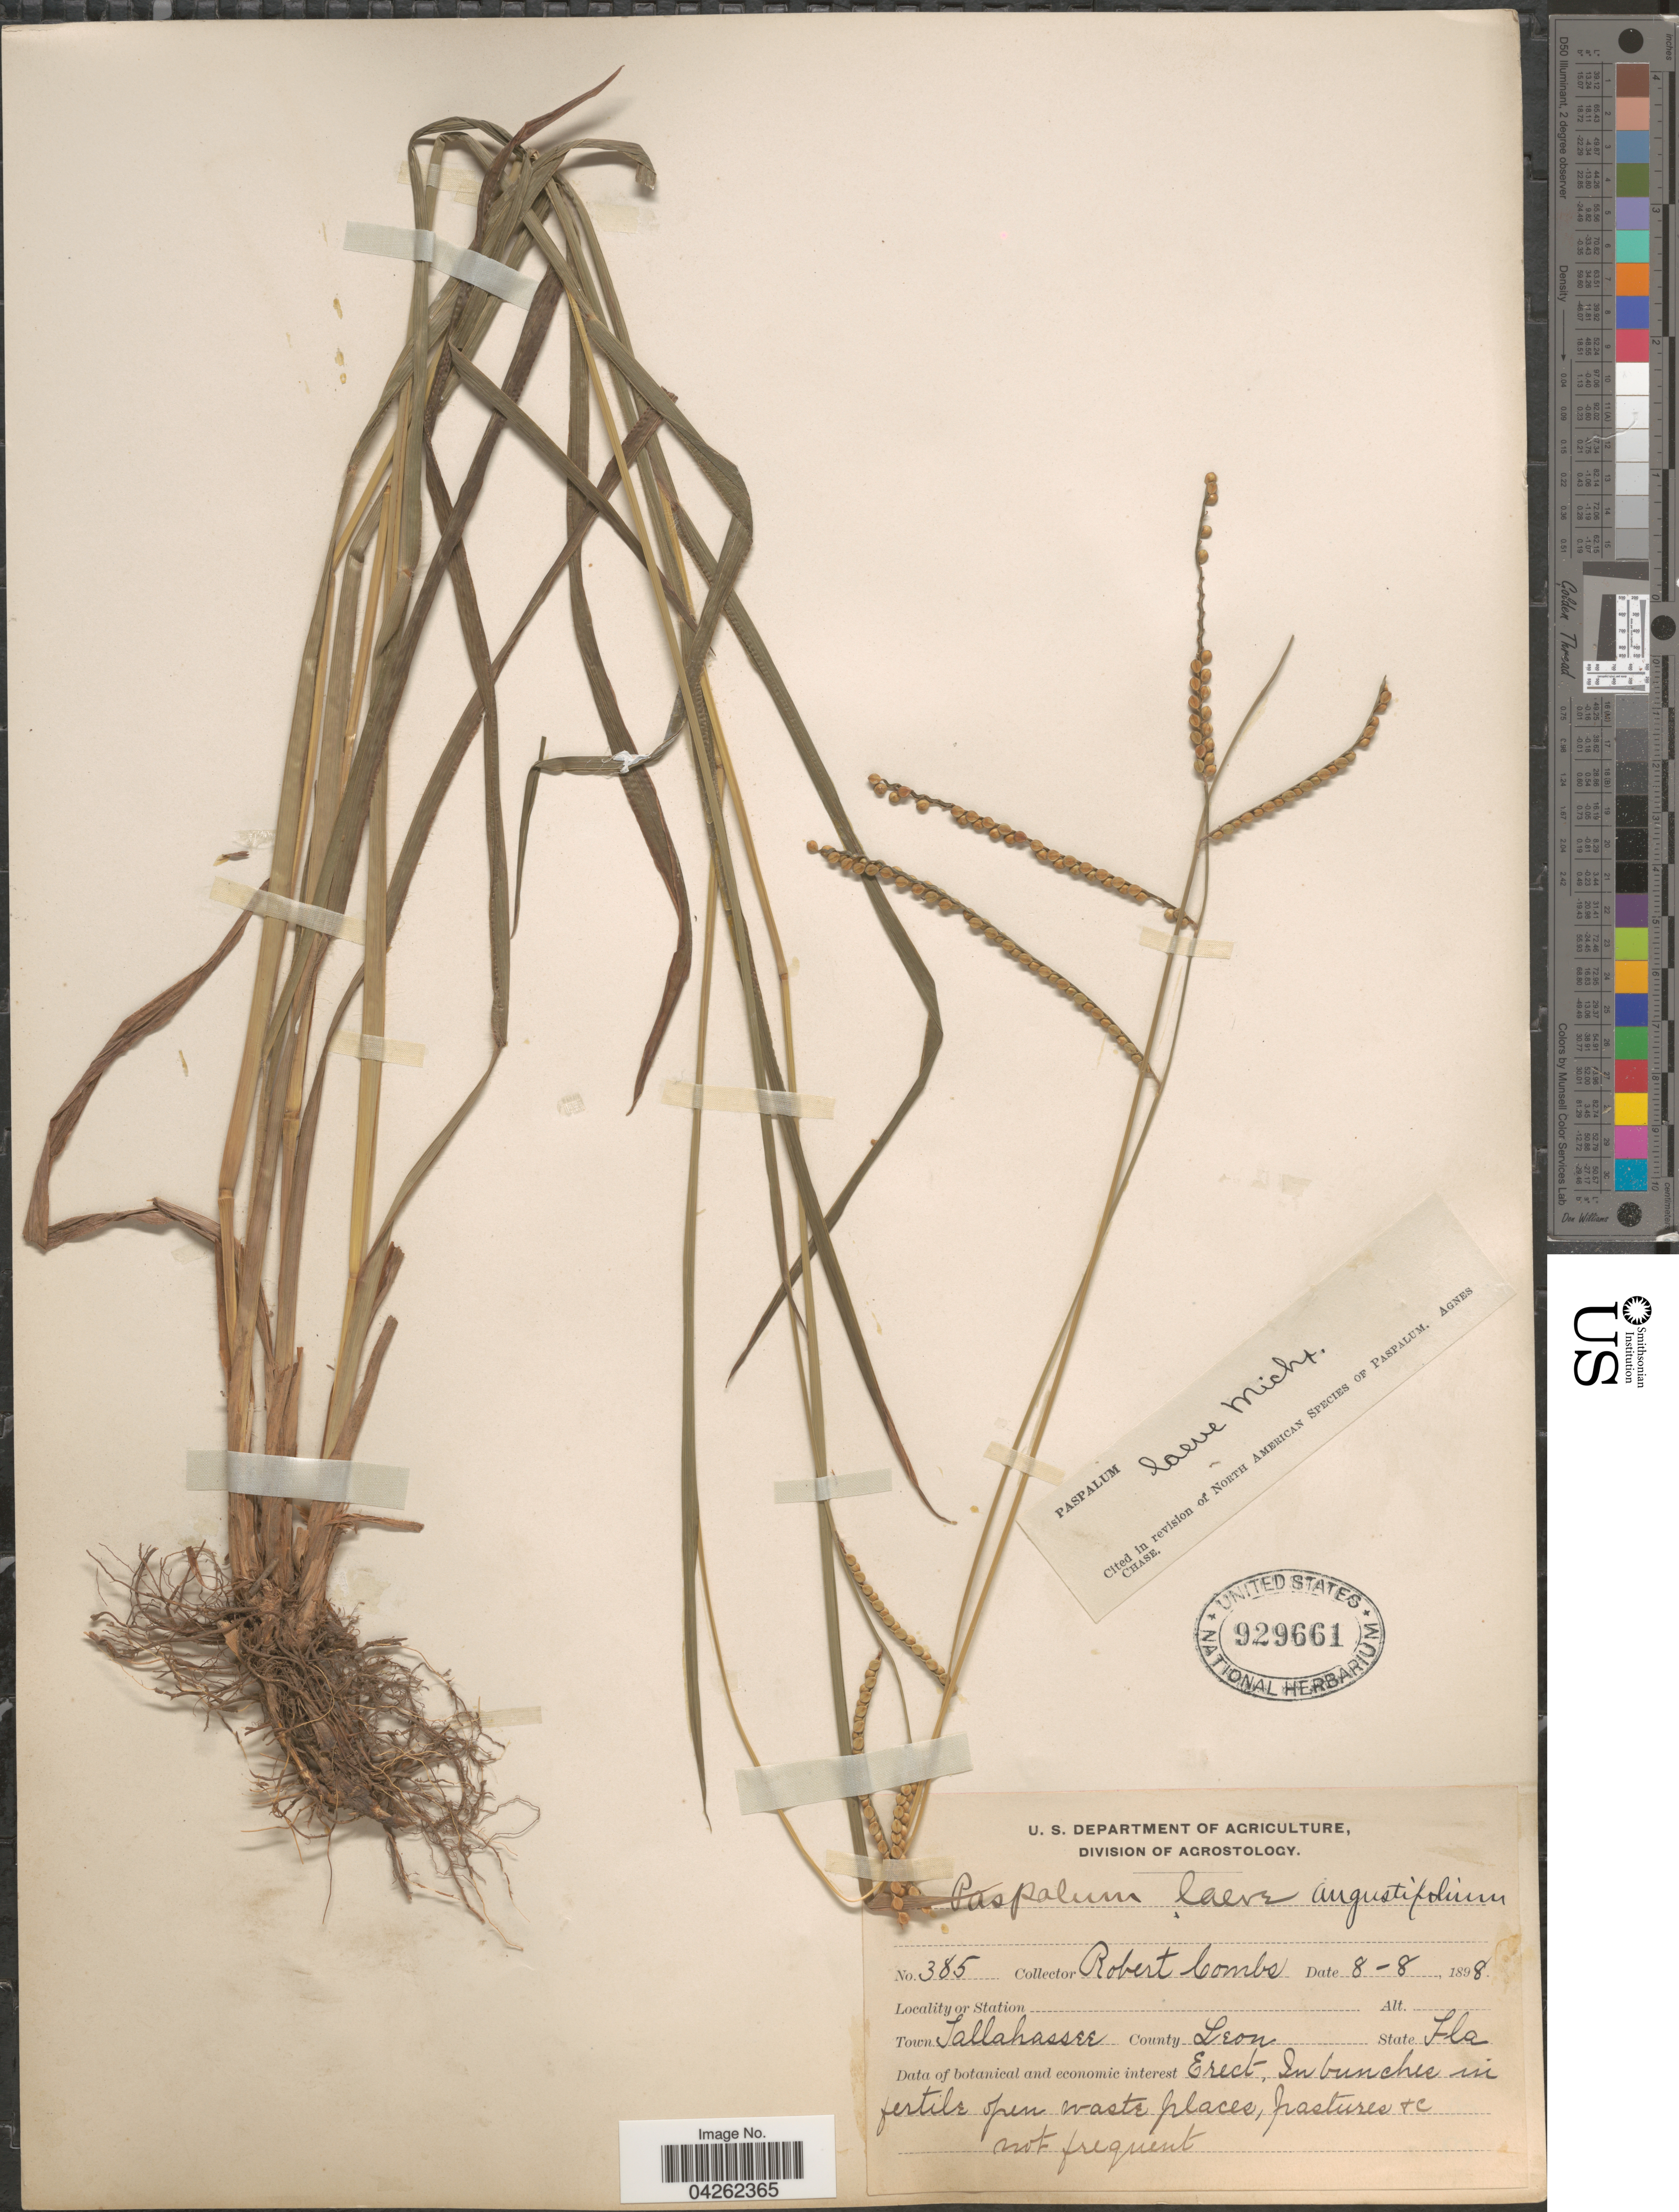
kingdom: Plantae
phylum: Tracheophyta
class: Liliopsida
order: Poales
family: Poaceae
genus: Paspalum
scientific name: Paspalum laeve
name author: Michx.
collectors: R. Combs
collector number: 385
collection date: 1898-08-08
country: United States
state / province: Florida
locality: Town Tallahassee. County Leon.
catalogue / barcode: US 929661